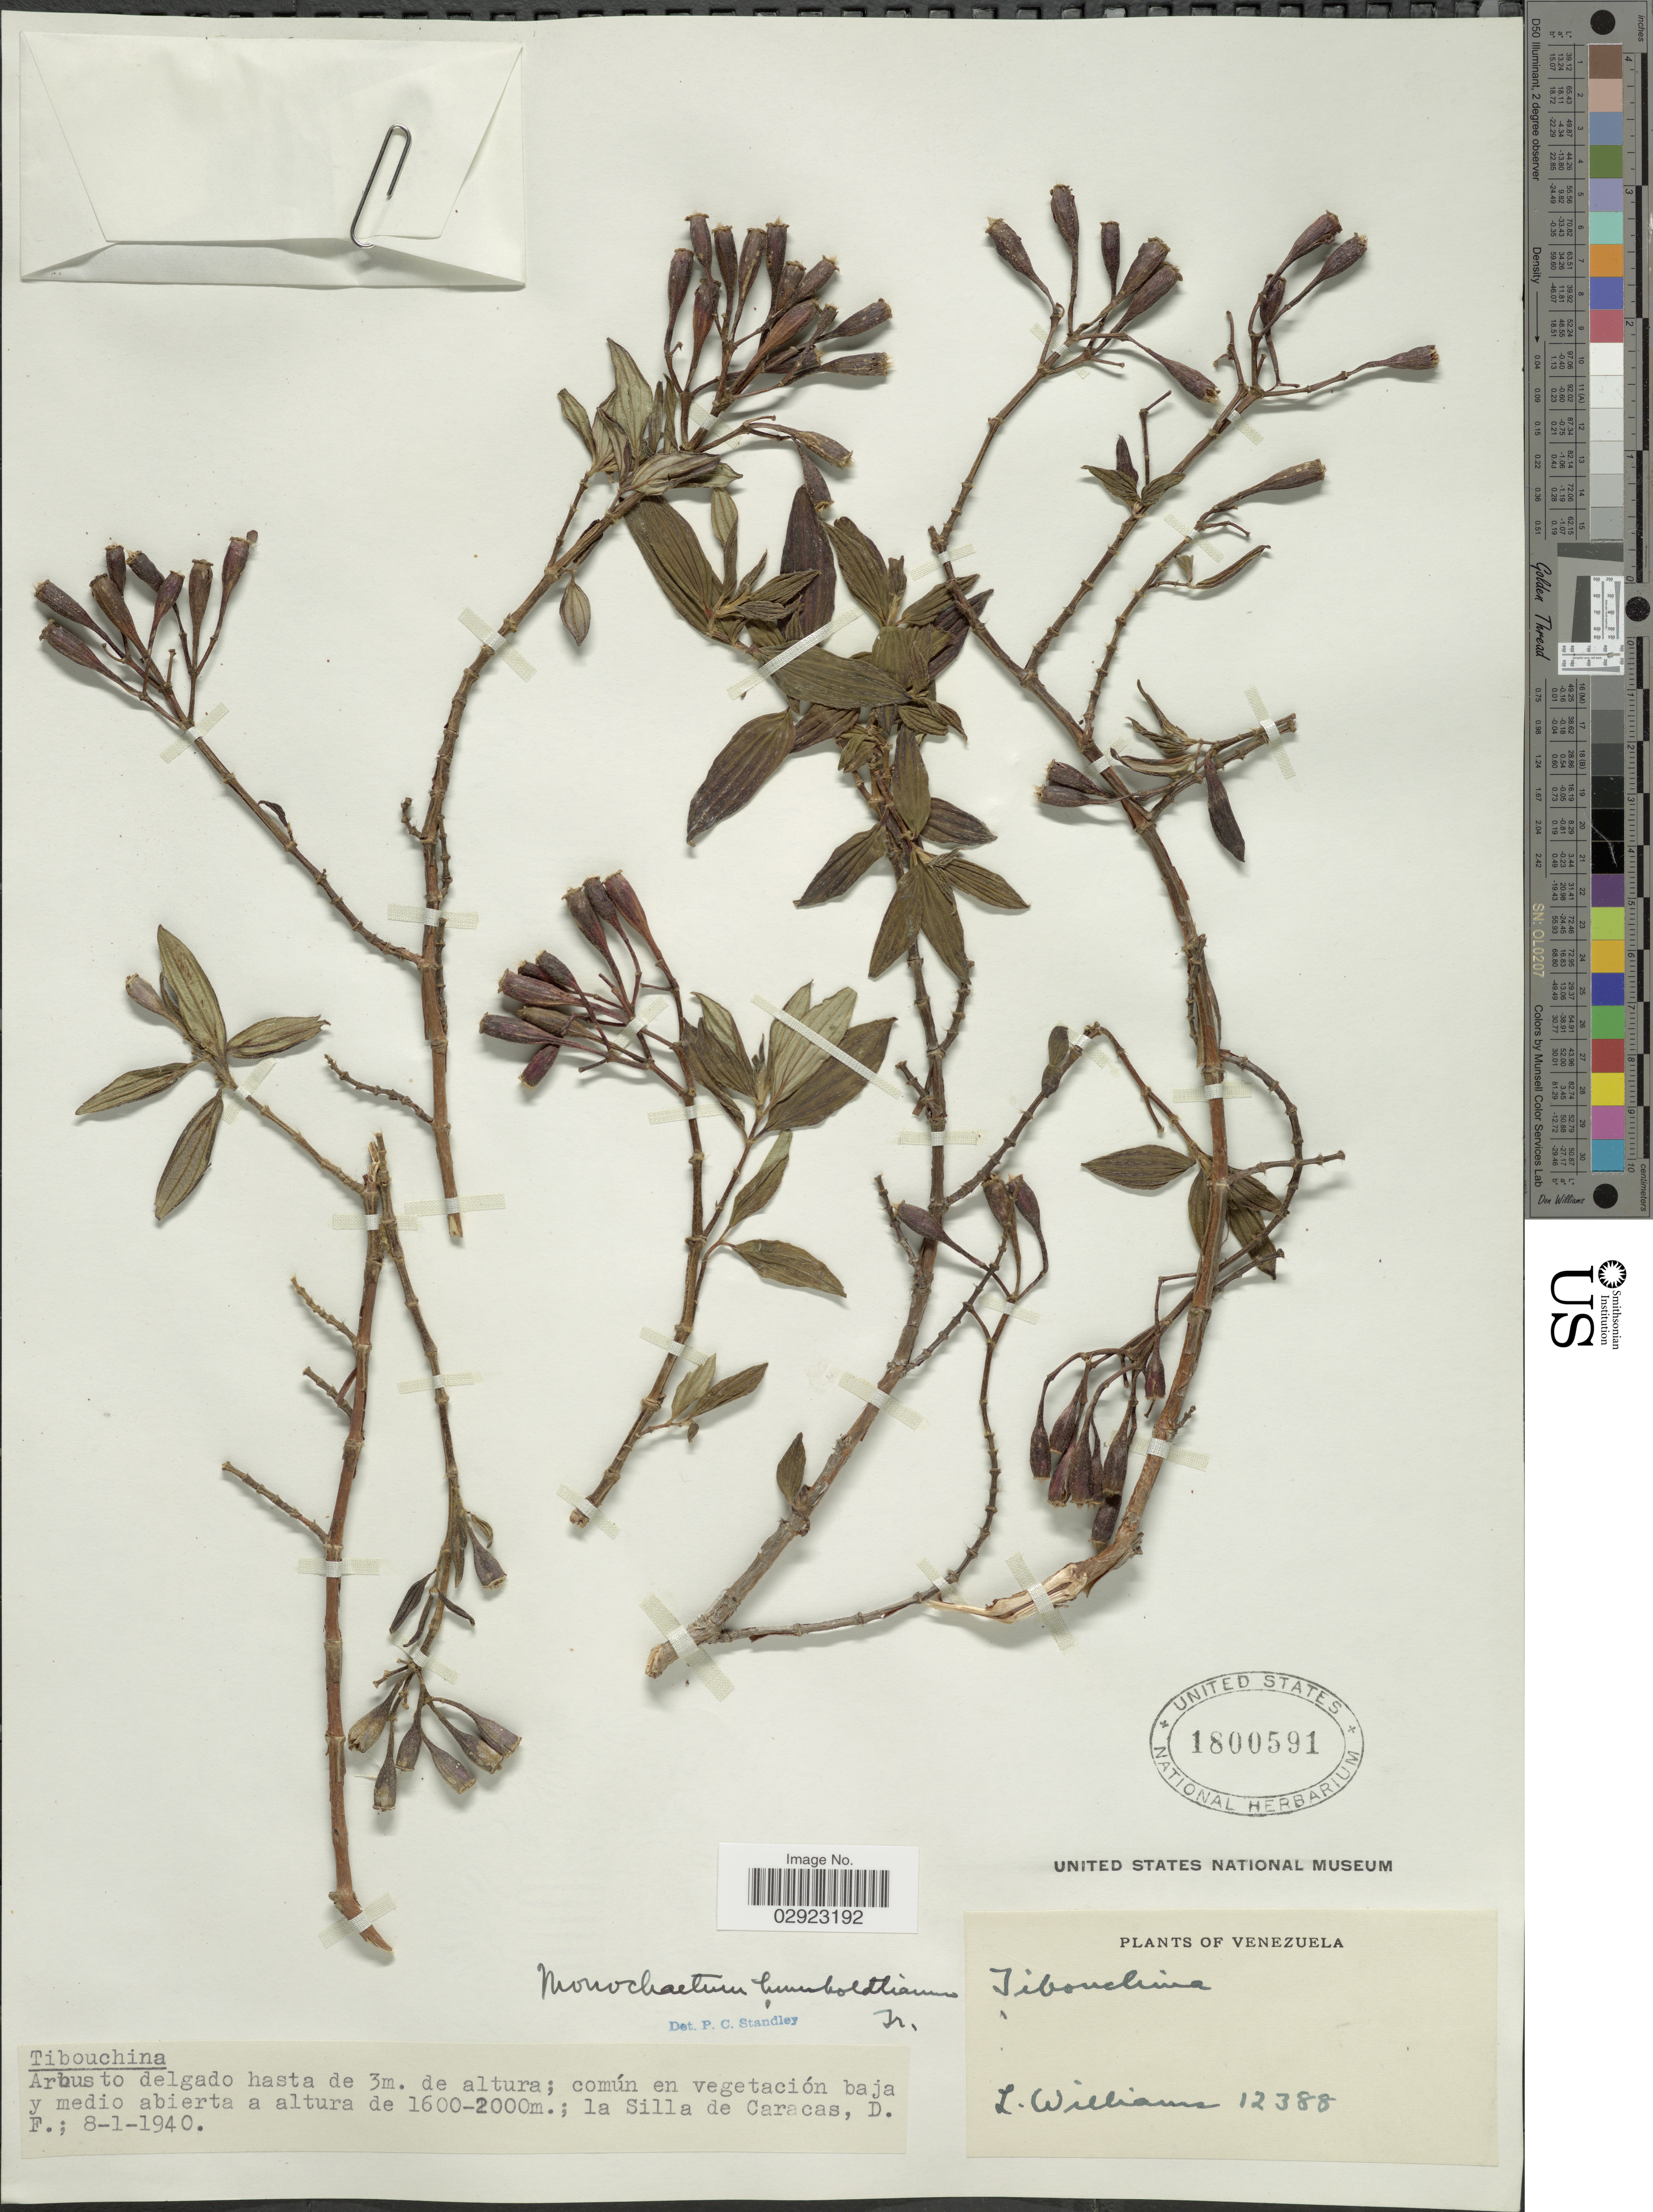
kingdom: Plantae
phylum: Tracheophyta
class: Magnoliopsida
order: Myrtales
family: Melastomataceae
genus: Monochaetum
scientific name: Monochaetum humboldtianum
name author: Kunth ex Walp.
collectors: L. Williams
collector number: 12388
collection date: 1940-01-08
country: Venezuela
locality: La Silla de Caracas, D.F.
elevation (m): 1600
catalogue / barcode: US 1800591